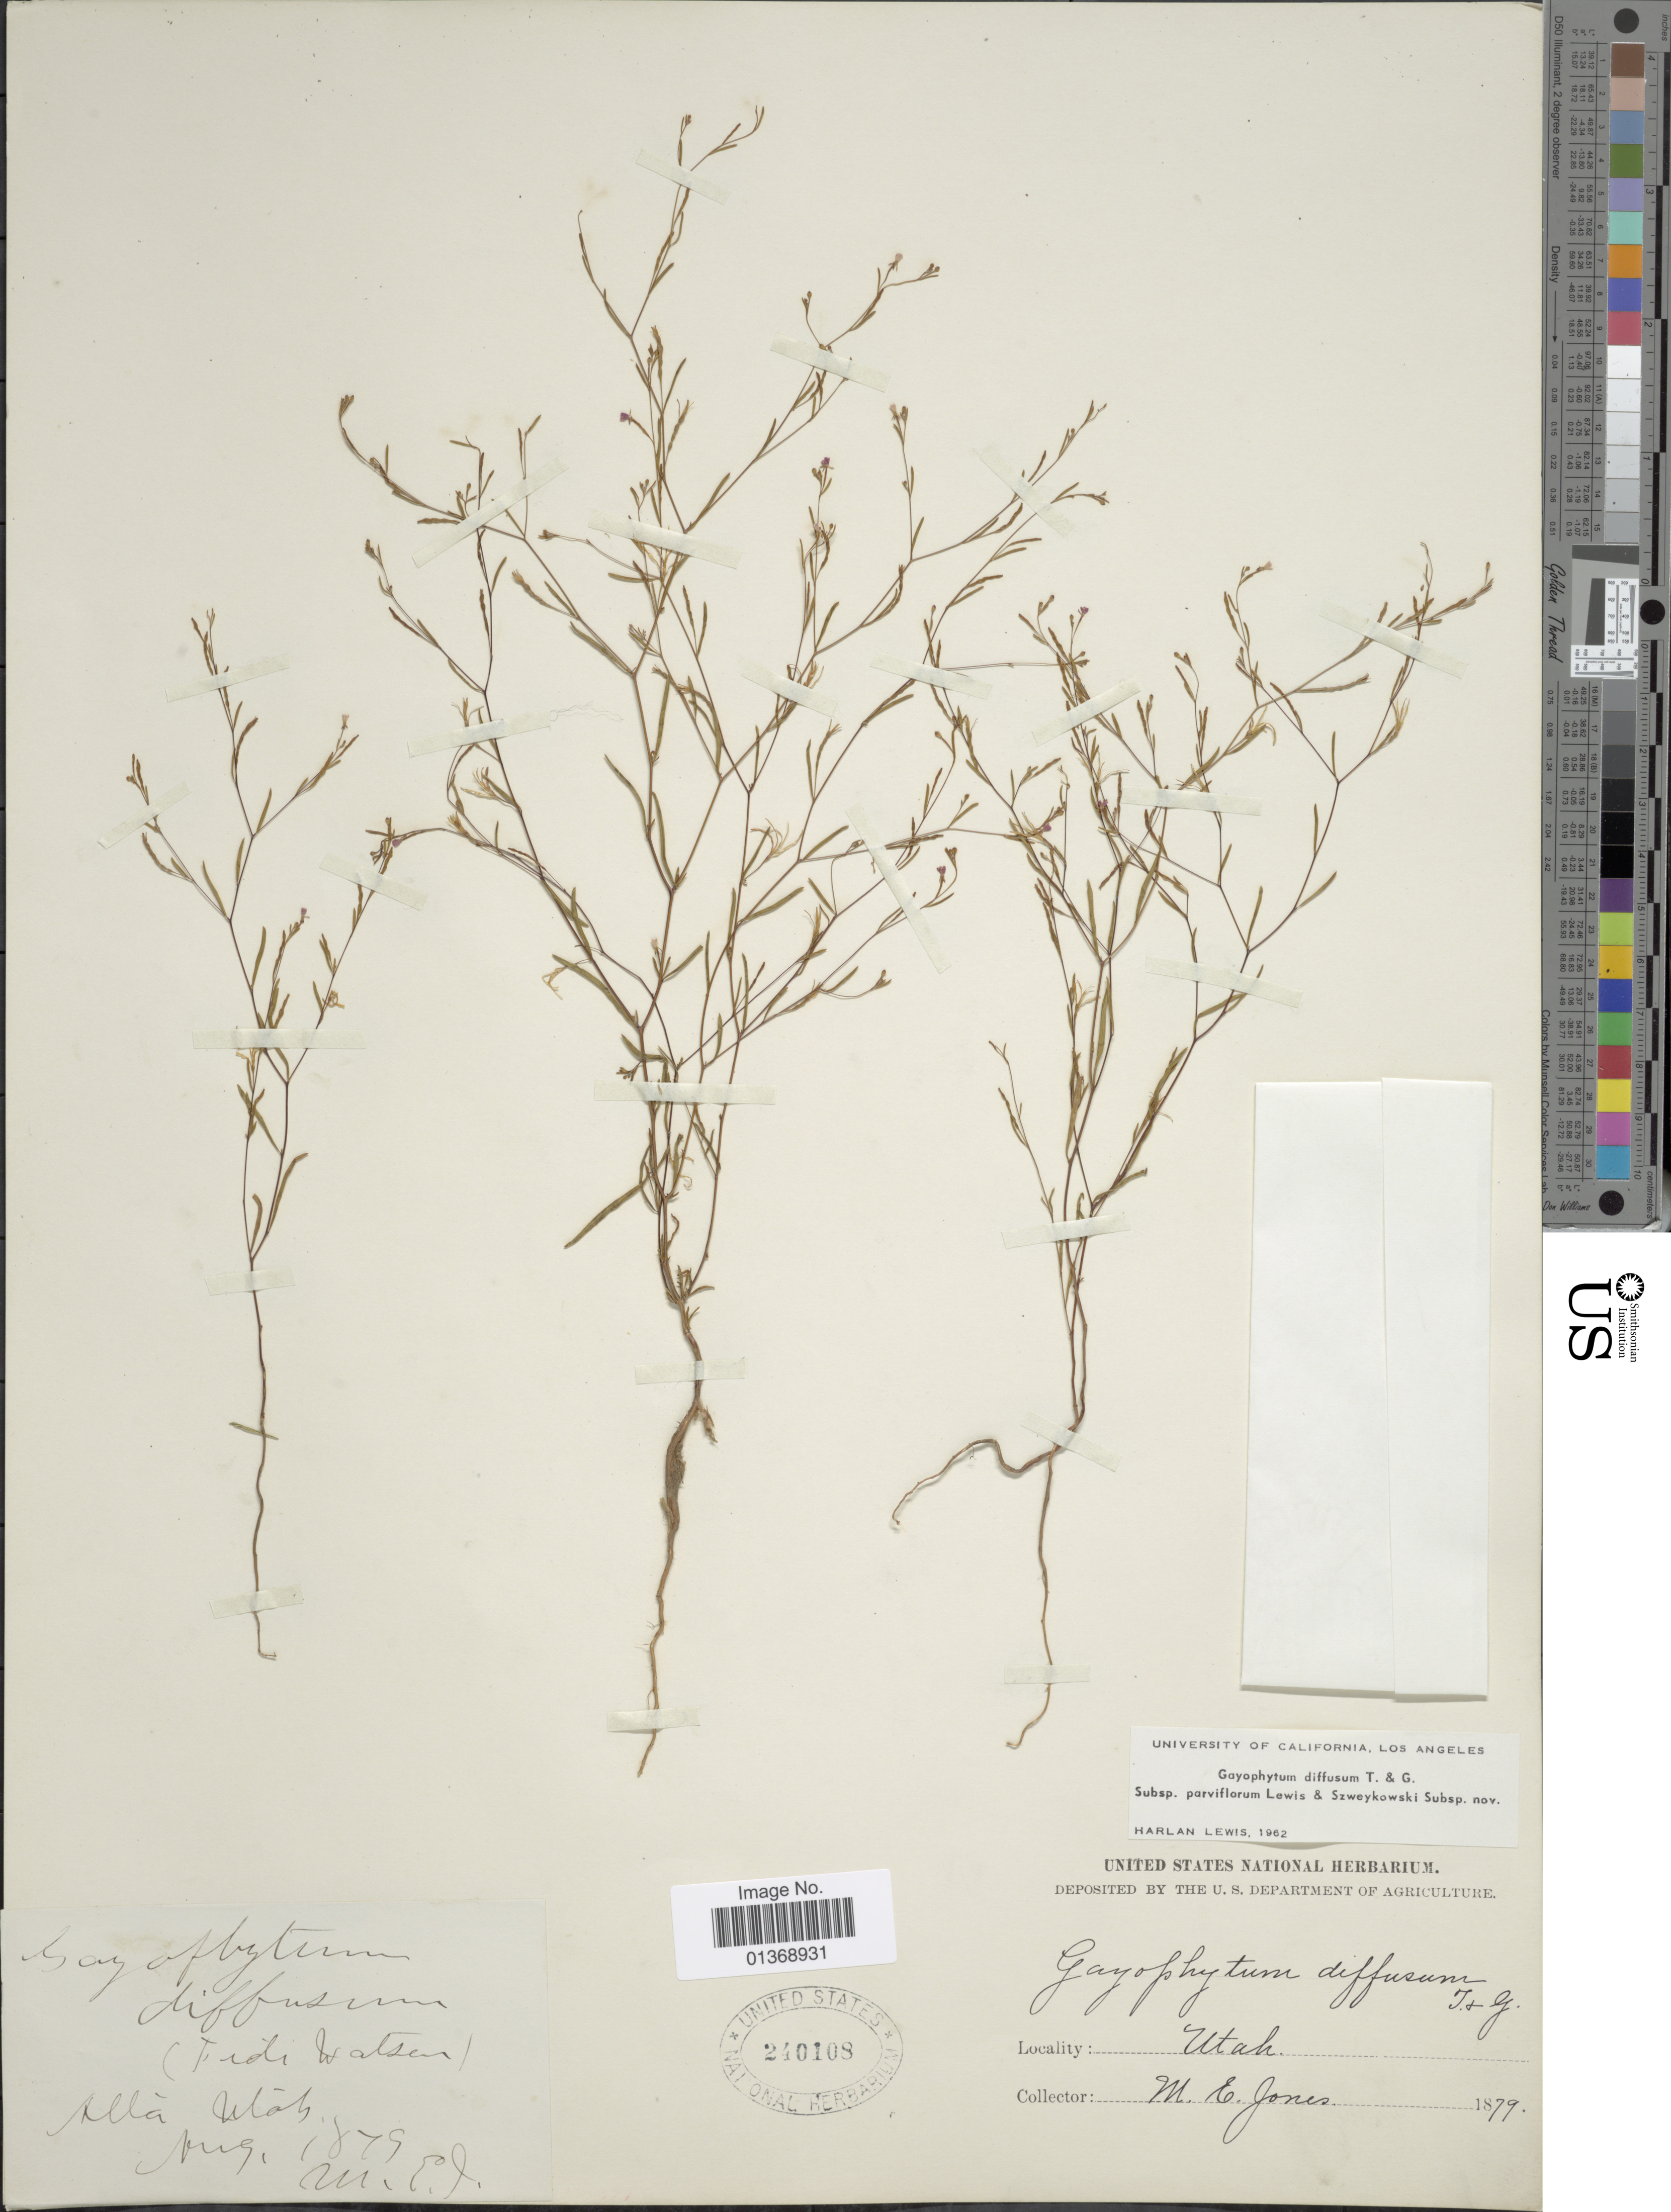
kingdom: Plantae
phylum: Tracheophyta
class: Magnoliopsida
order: Myrtales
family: Onagraceae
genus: Gayophytum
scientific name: Gayophytum diffusum subsp. parviflorum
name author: F. H. Lewis & Szweyk.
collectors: M. E. Jones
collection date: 1879-08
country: United States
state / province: Utah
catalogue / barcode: US 240108